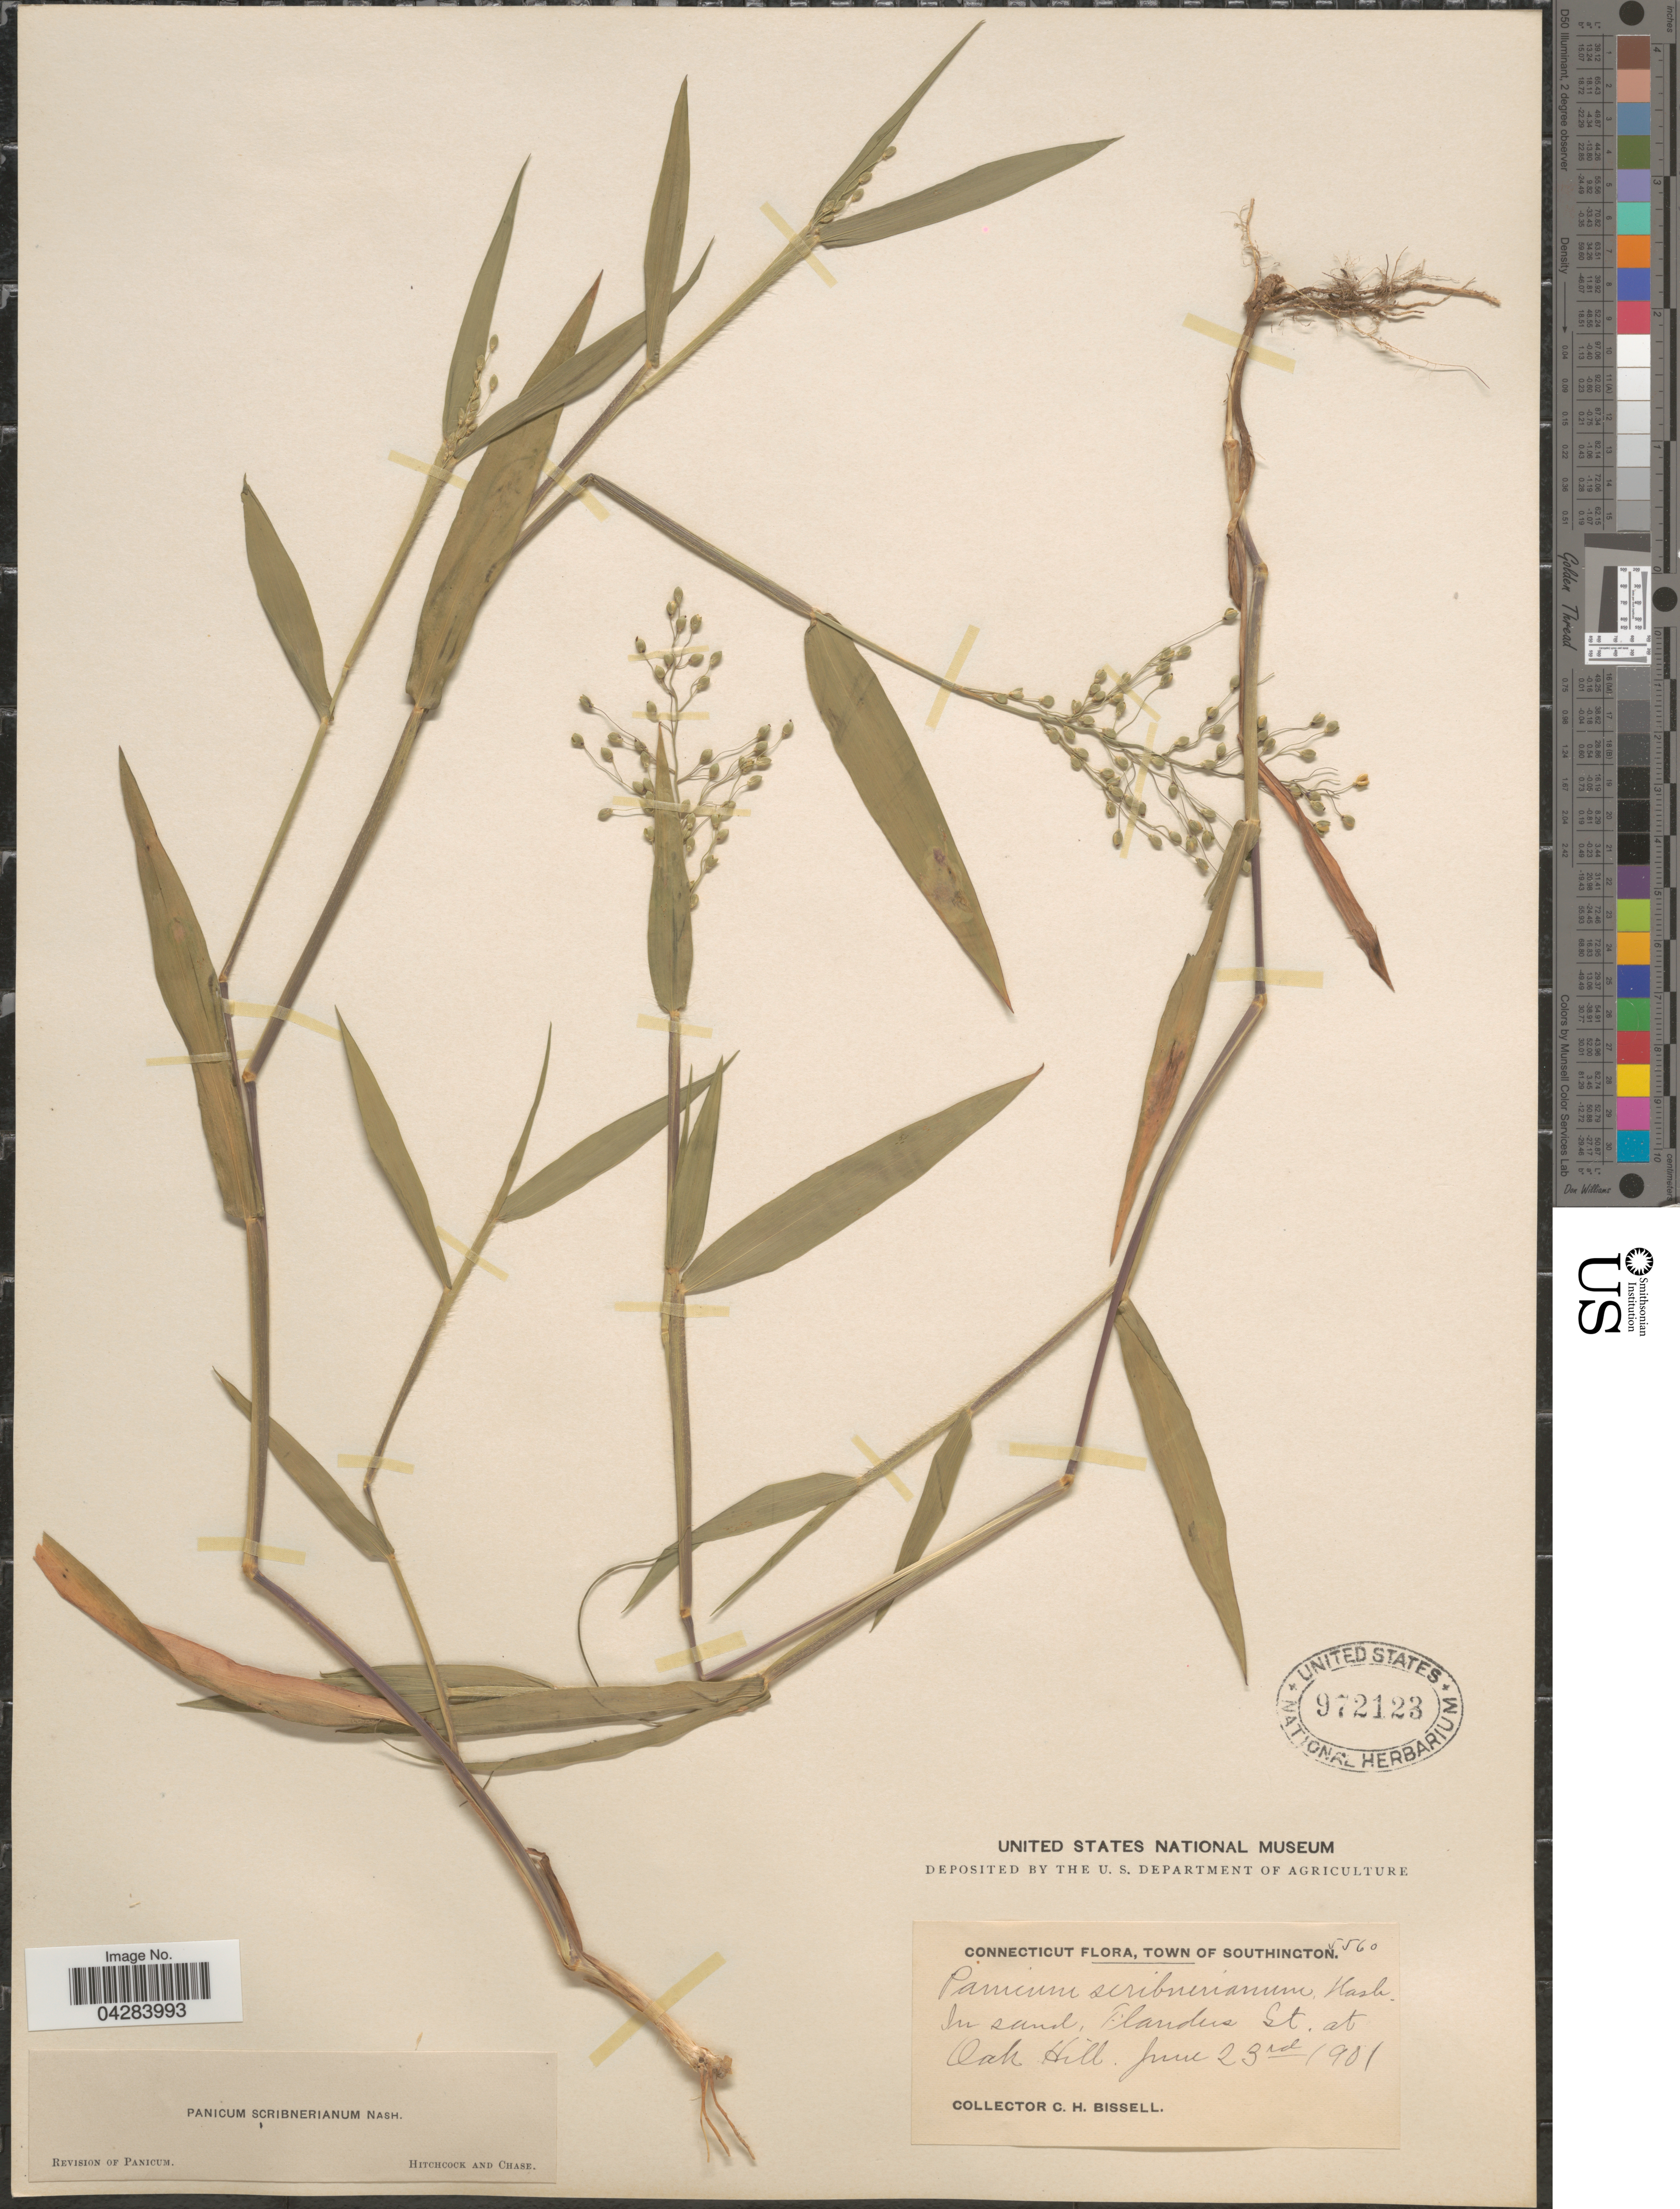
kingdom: Plantae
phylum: Tracheophyta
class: Liliopsida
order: Poales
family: Poaceae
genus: Dichanthelium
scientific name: Dichanthelium oligosanthes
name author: (Schult.) Gould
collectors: C. Bissell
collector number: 5560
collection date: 1901-06-23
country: United States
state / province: Connecticut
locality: Town of Southington. In sand, Flanders St., at Oak Hill.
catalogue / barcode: US 972123